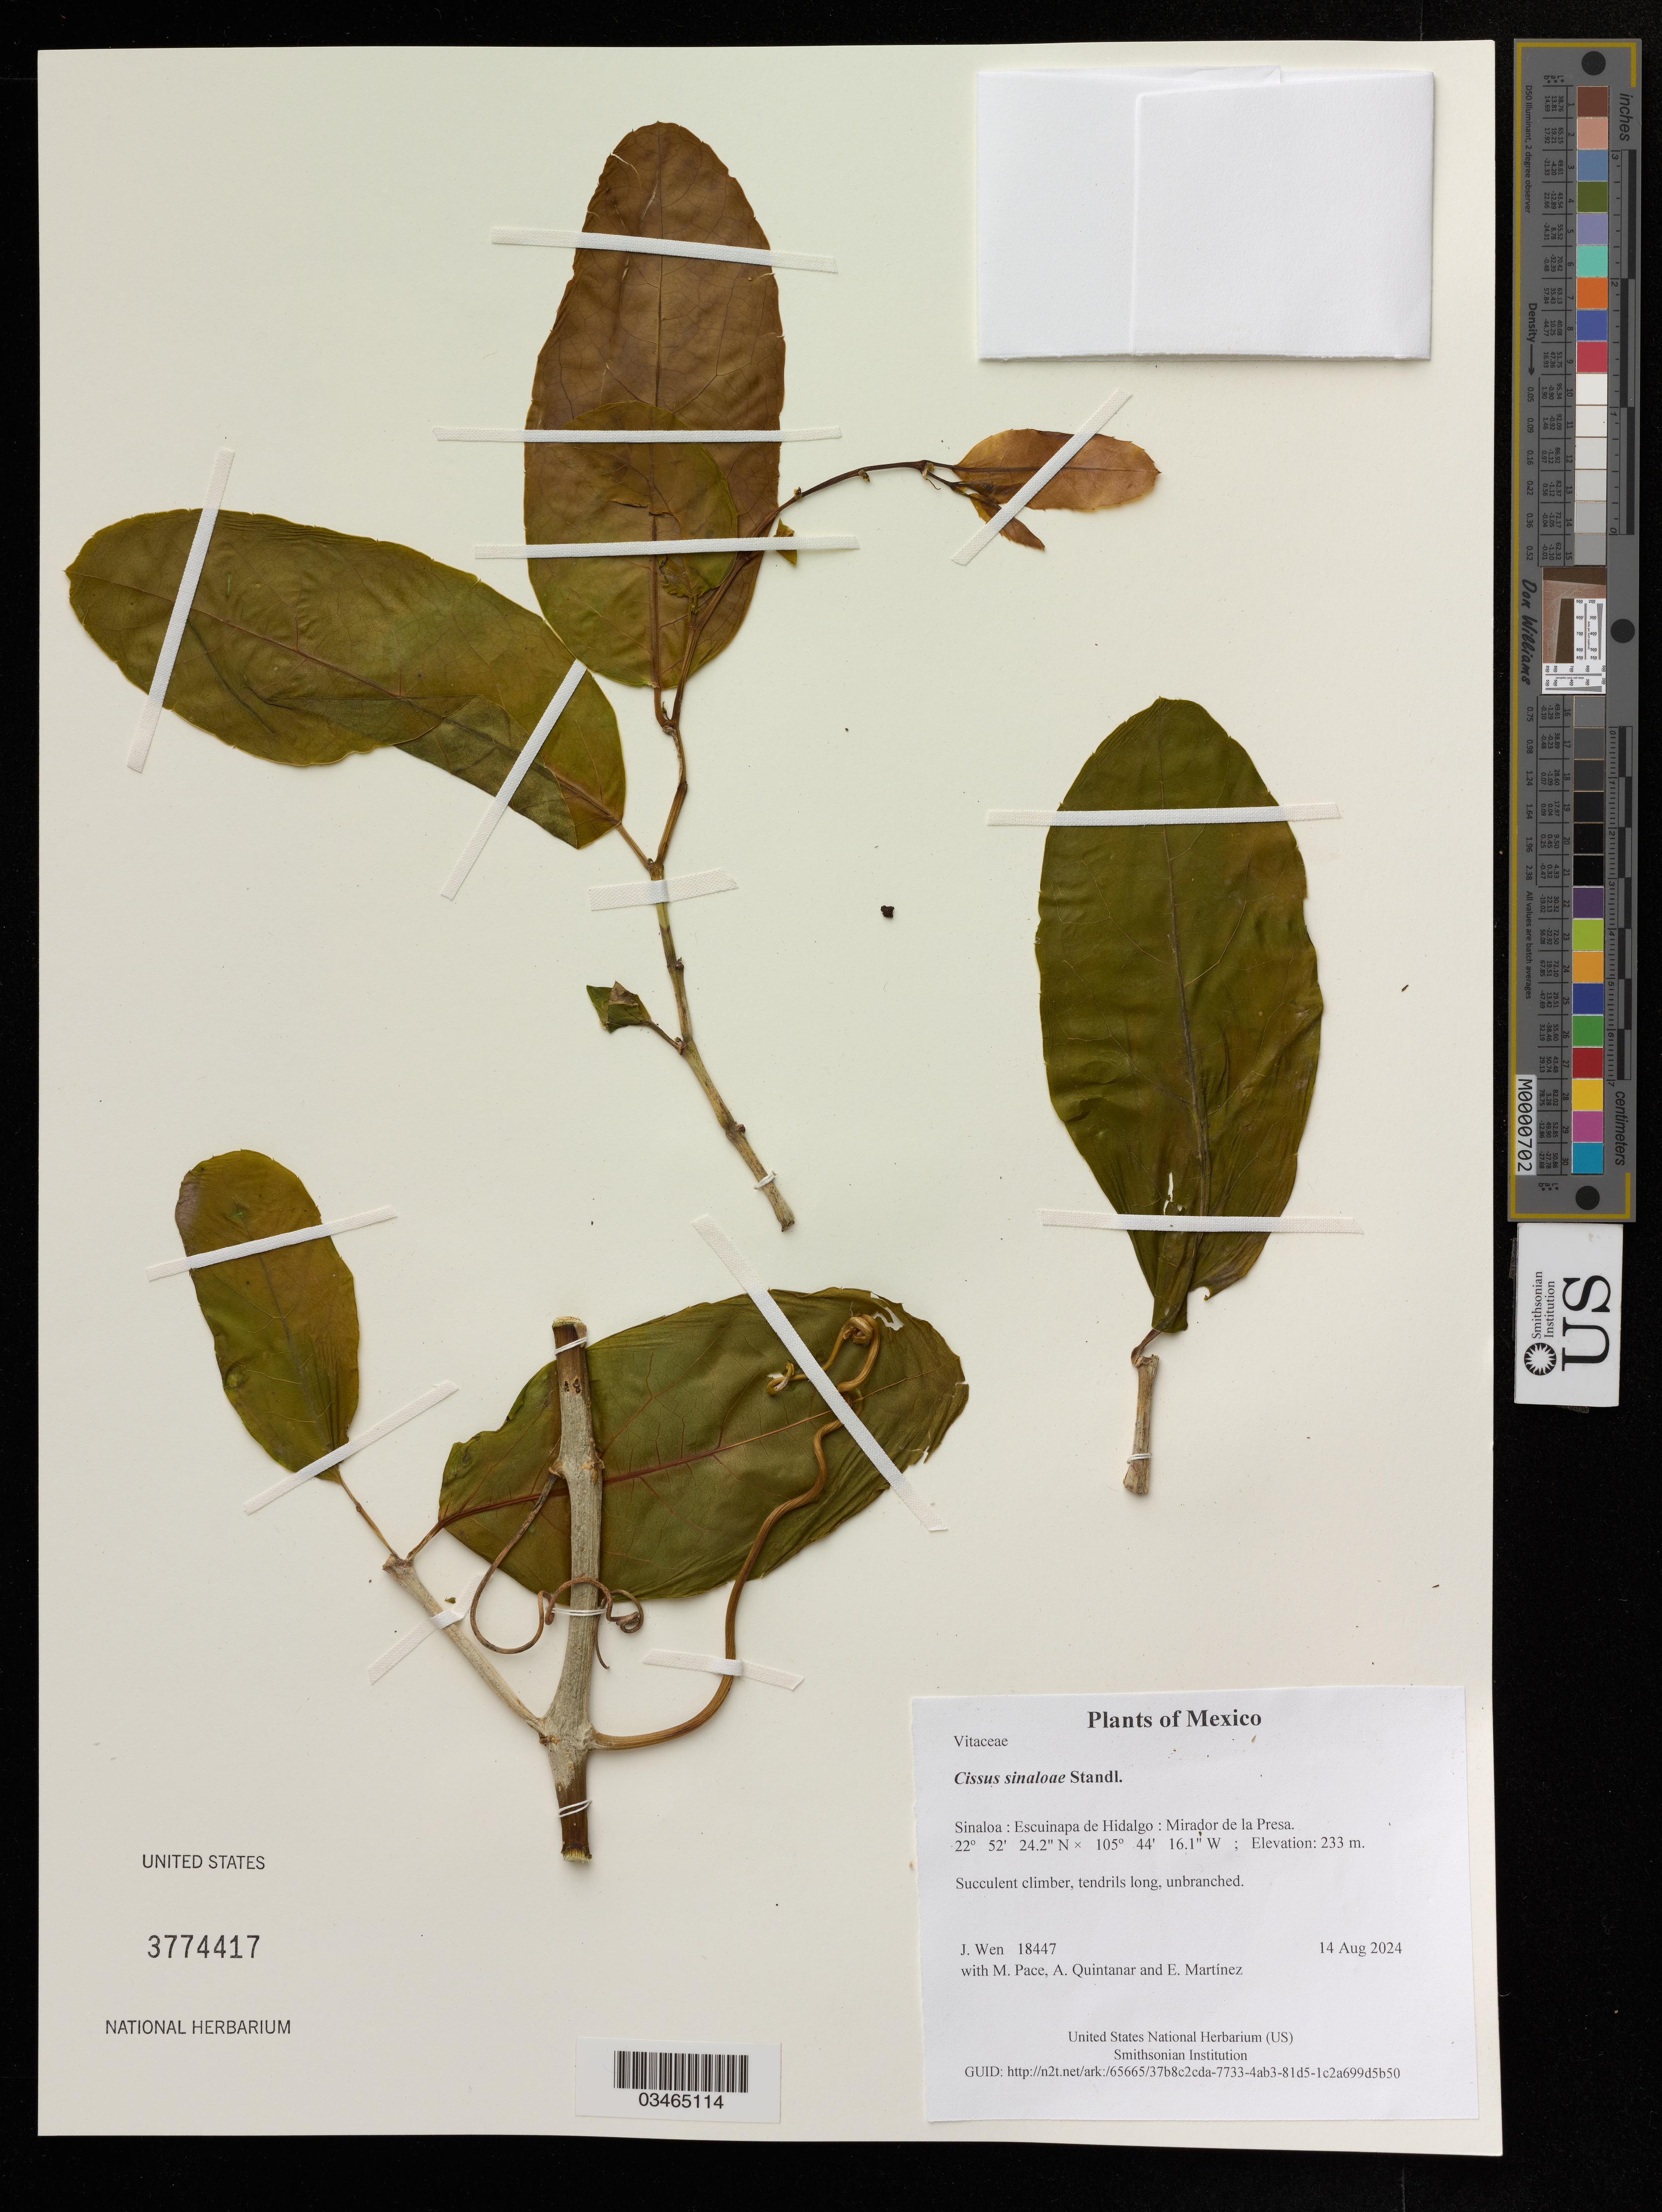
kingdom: Plantae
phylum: Tracheophyta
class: Magnoliopsida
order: Vitales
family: Vitaceae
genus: Cissus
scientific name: Cissus sinaloae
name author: Standl.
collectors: J. Wen, M. Pace, A. Quintanar & E. Martínez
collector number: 18447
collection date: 2024-08-14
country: Mexico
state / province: Sinaloa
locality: Escuinapa de Hidalgo: Mirador de la Presa.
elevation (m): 233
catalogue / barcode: US 3774417